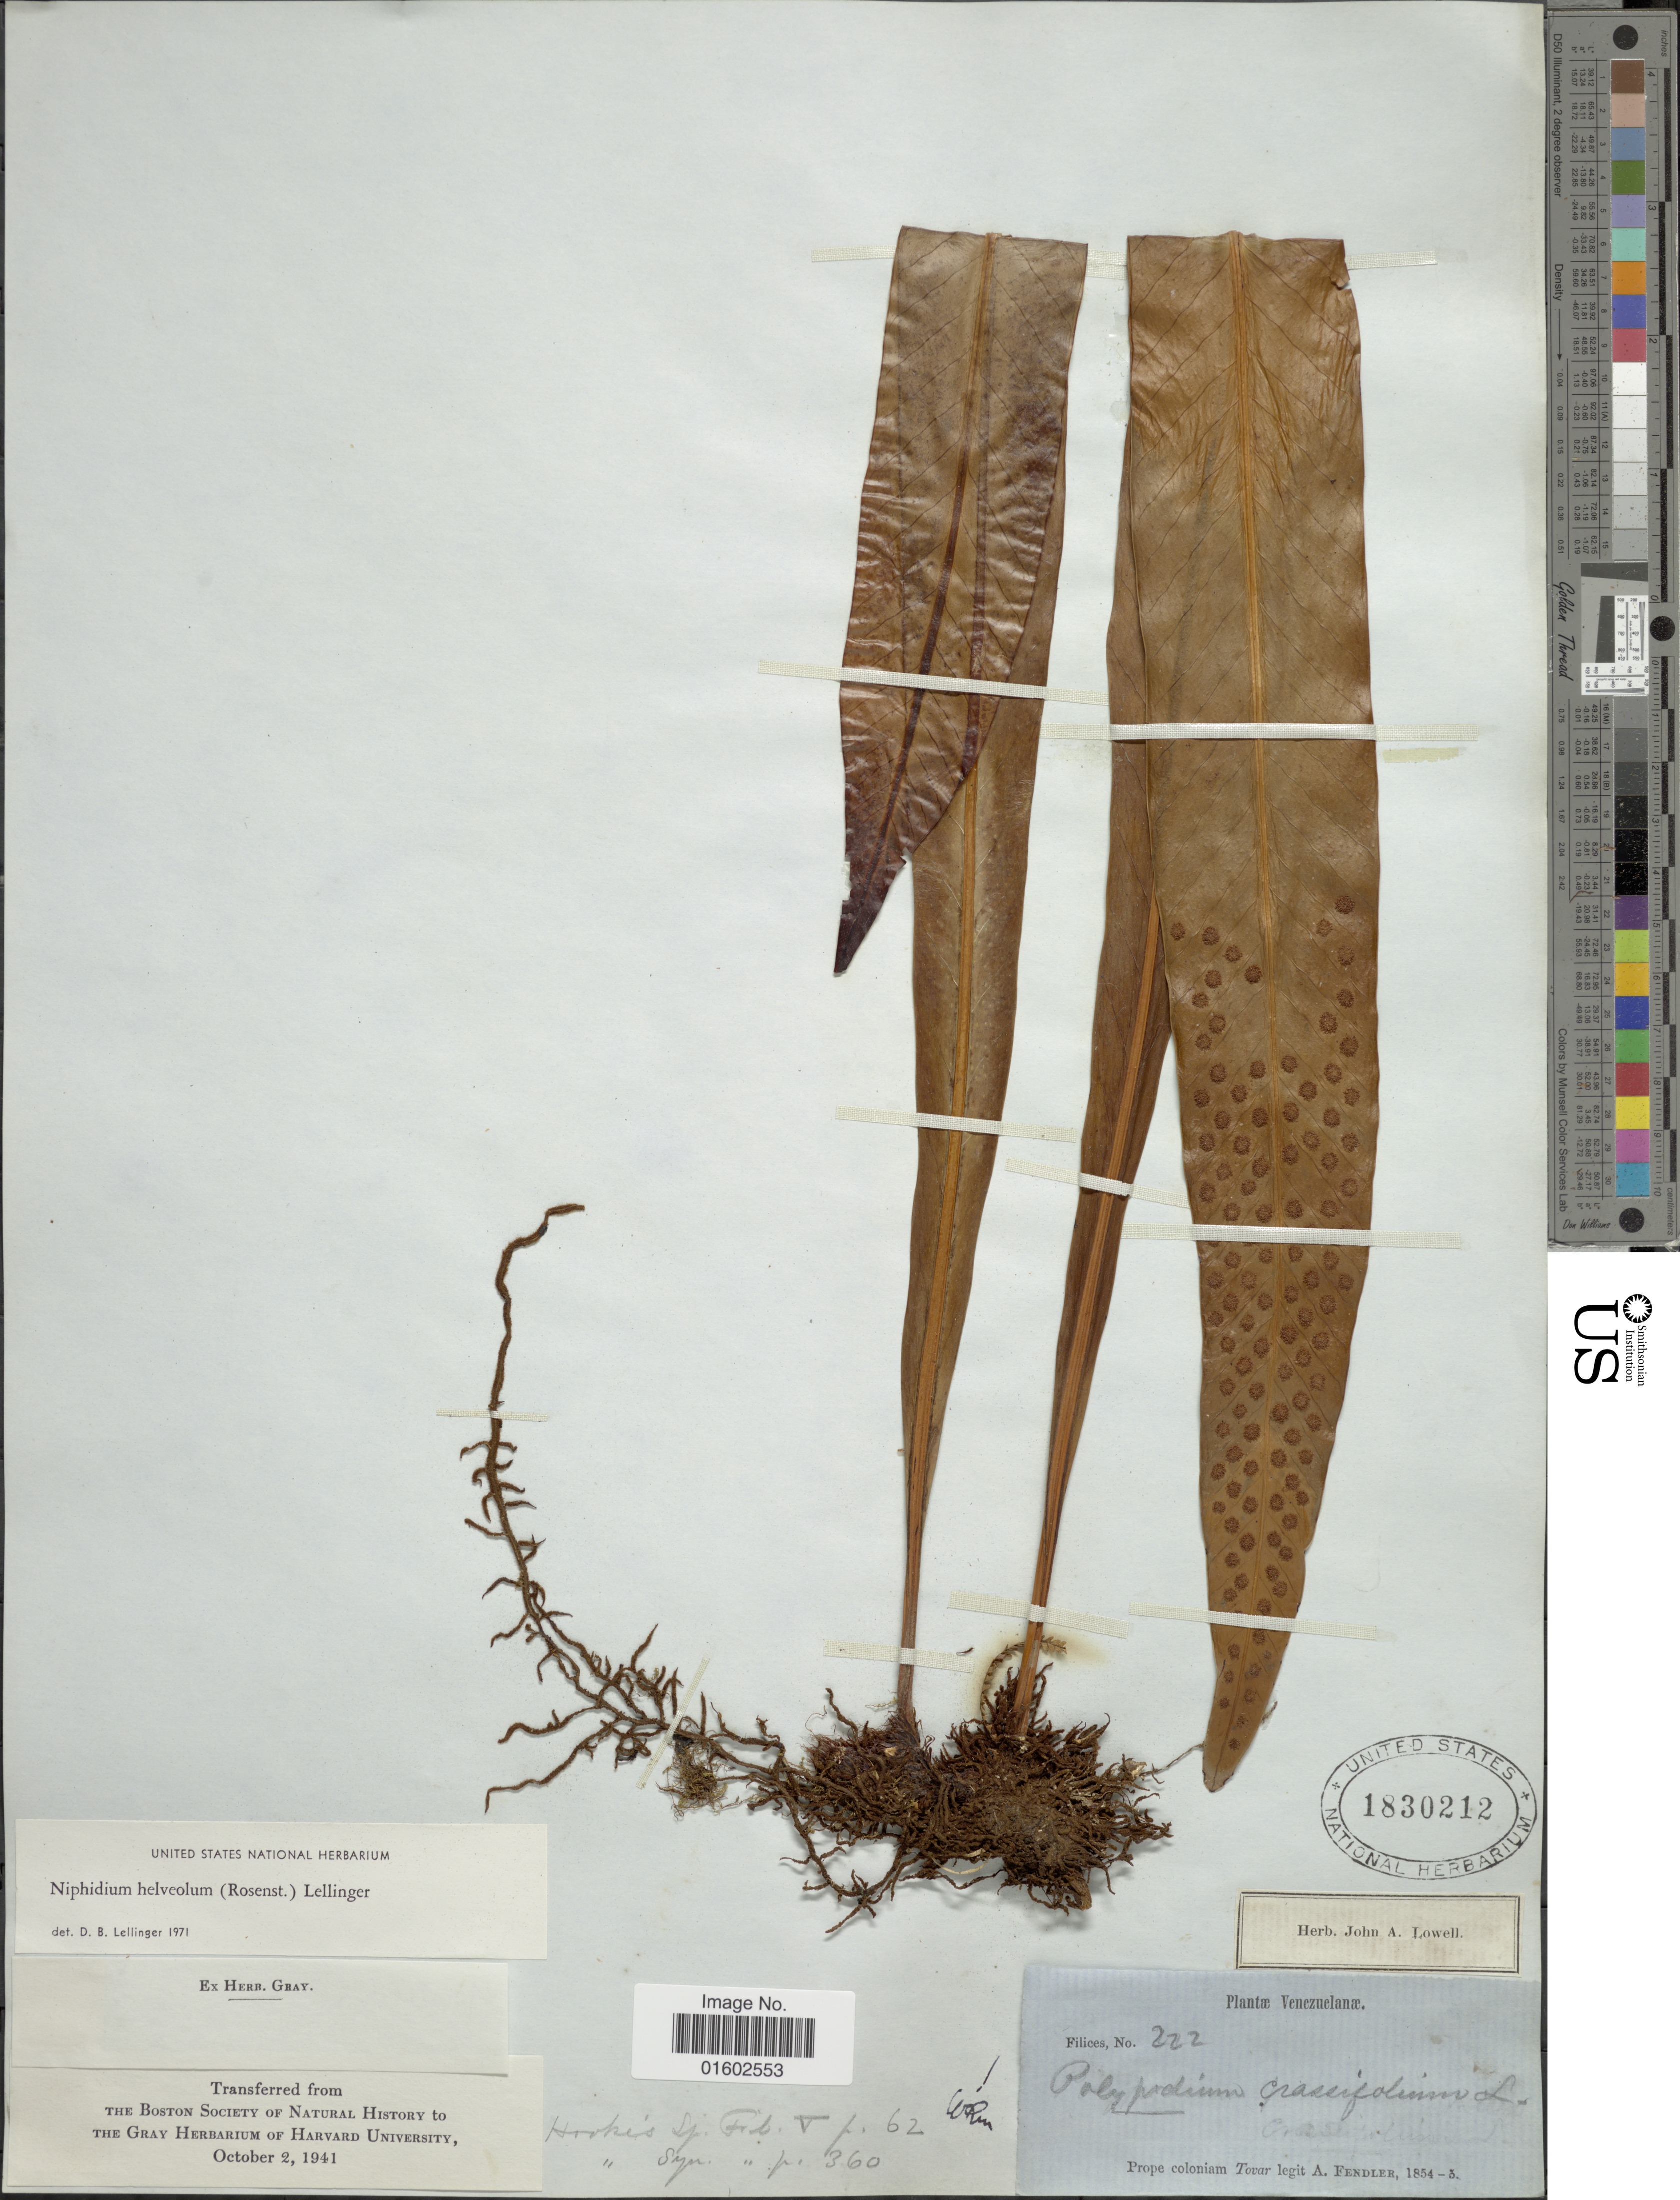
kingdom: Plantae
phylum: Tracheophyta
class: Polypodiopsida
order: Polypodiales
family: Polypodiaceae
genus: Niphidium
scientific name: Niphidium mortonianum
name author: Lellinger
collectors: A. Fendler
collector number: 222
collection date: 1854/1855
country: Venezuela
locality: Prope coloniam Tovar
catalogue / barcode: US 1830212